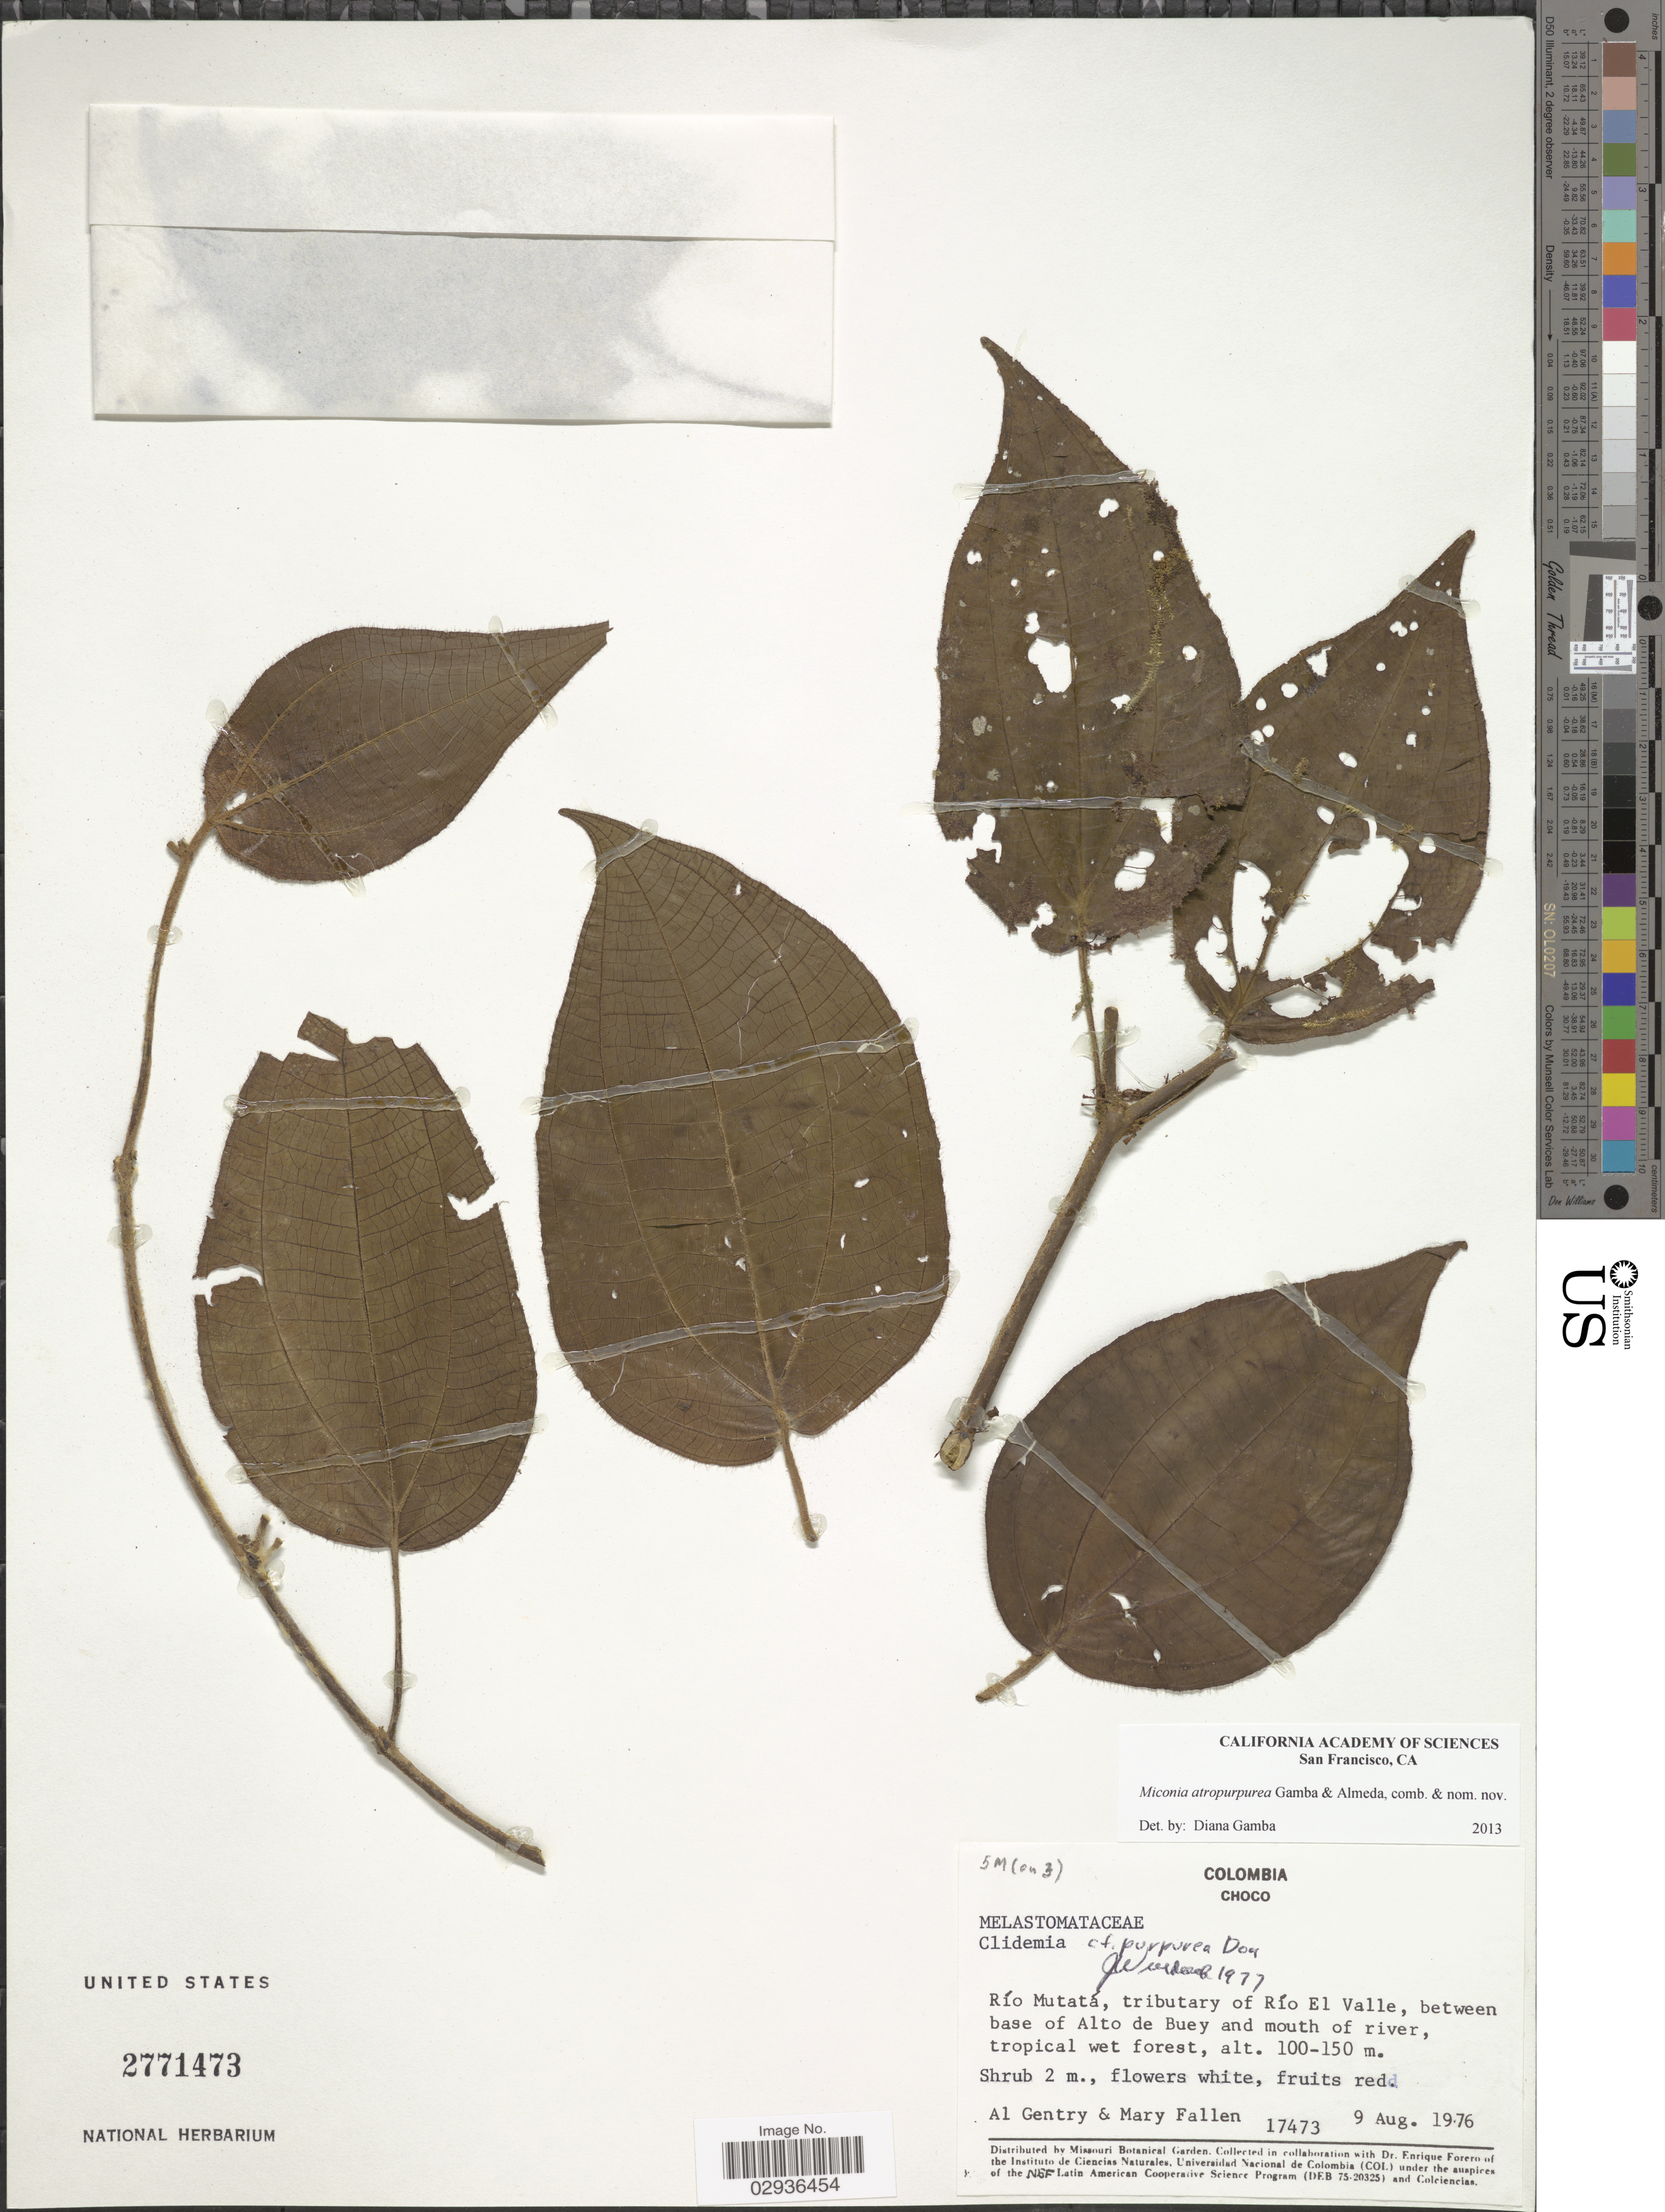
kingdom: Plantae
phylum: Tracheophyta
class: Magnoliopsida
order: Myrtales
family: Melastomataceae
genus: Miconia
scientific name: Miconia atropurpurea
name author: Gamba & Almeda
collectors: A. H. Gentry & M. Fallen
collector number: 17473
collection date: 1976-08-09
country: Colombia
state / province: Chocó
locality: Río Mutata, tributary of Río El Valle, between base of Alto de Buey and mouth of river.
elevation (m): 100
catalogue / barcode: US 2771473